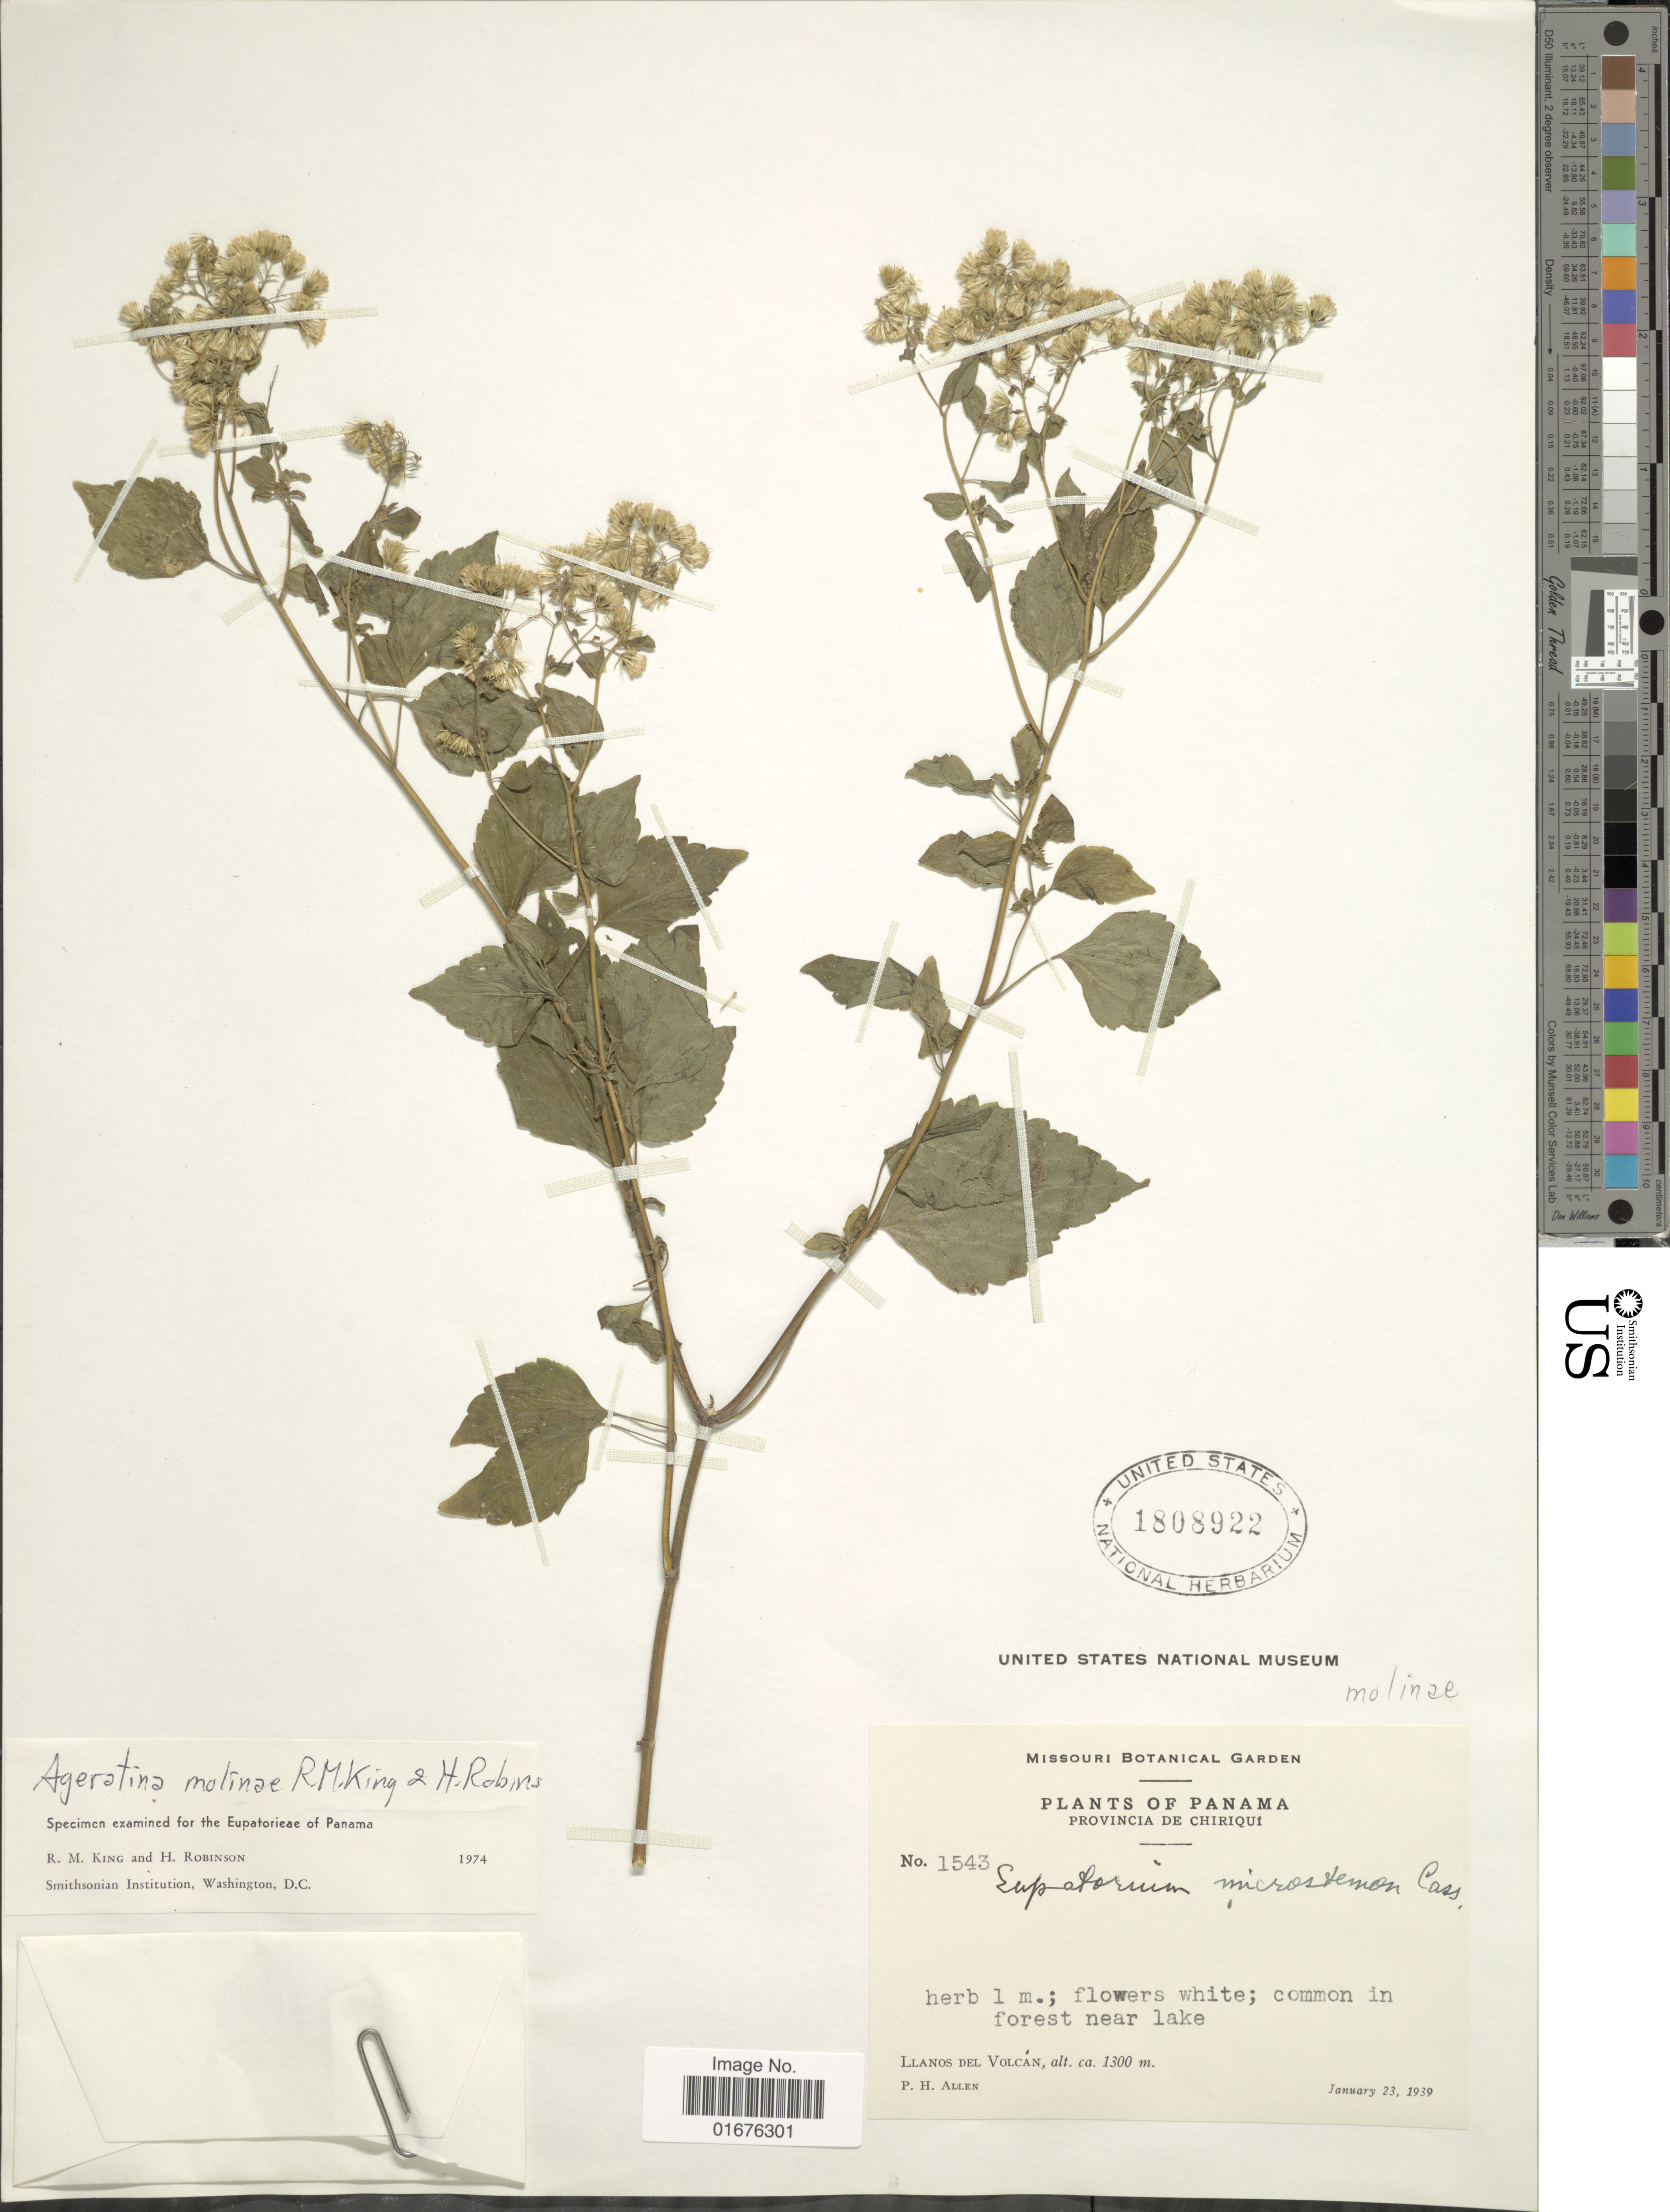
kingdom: Plantae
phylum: Tracheophyta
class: Magnoliopsida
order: Asterales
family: Asteraceae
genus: Ageratina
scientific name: Ageratina molinae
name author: R.M. King & H. Rob.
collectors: P. H. Allen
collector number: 1543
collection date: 1939-01-23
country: Panama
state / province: Chiriqui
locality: Common in forest near lake, Llanos del Volcán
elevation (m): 1300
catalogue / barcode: US 1808922